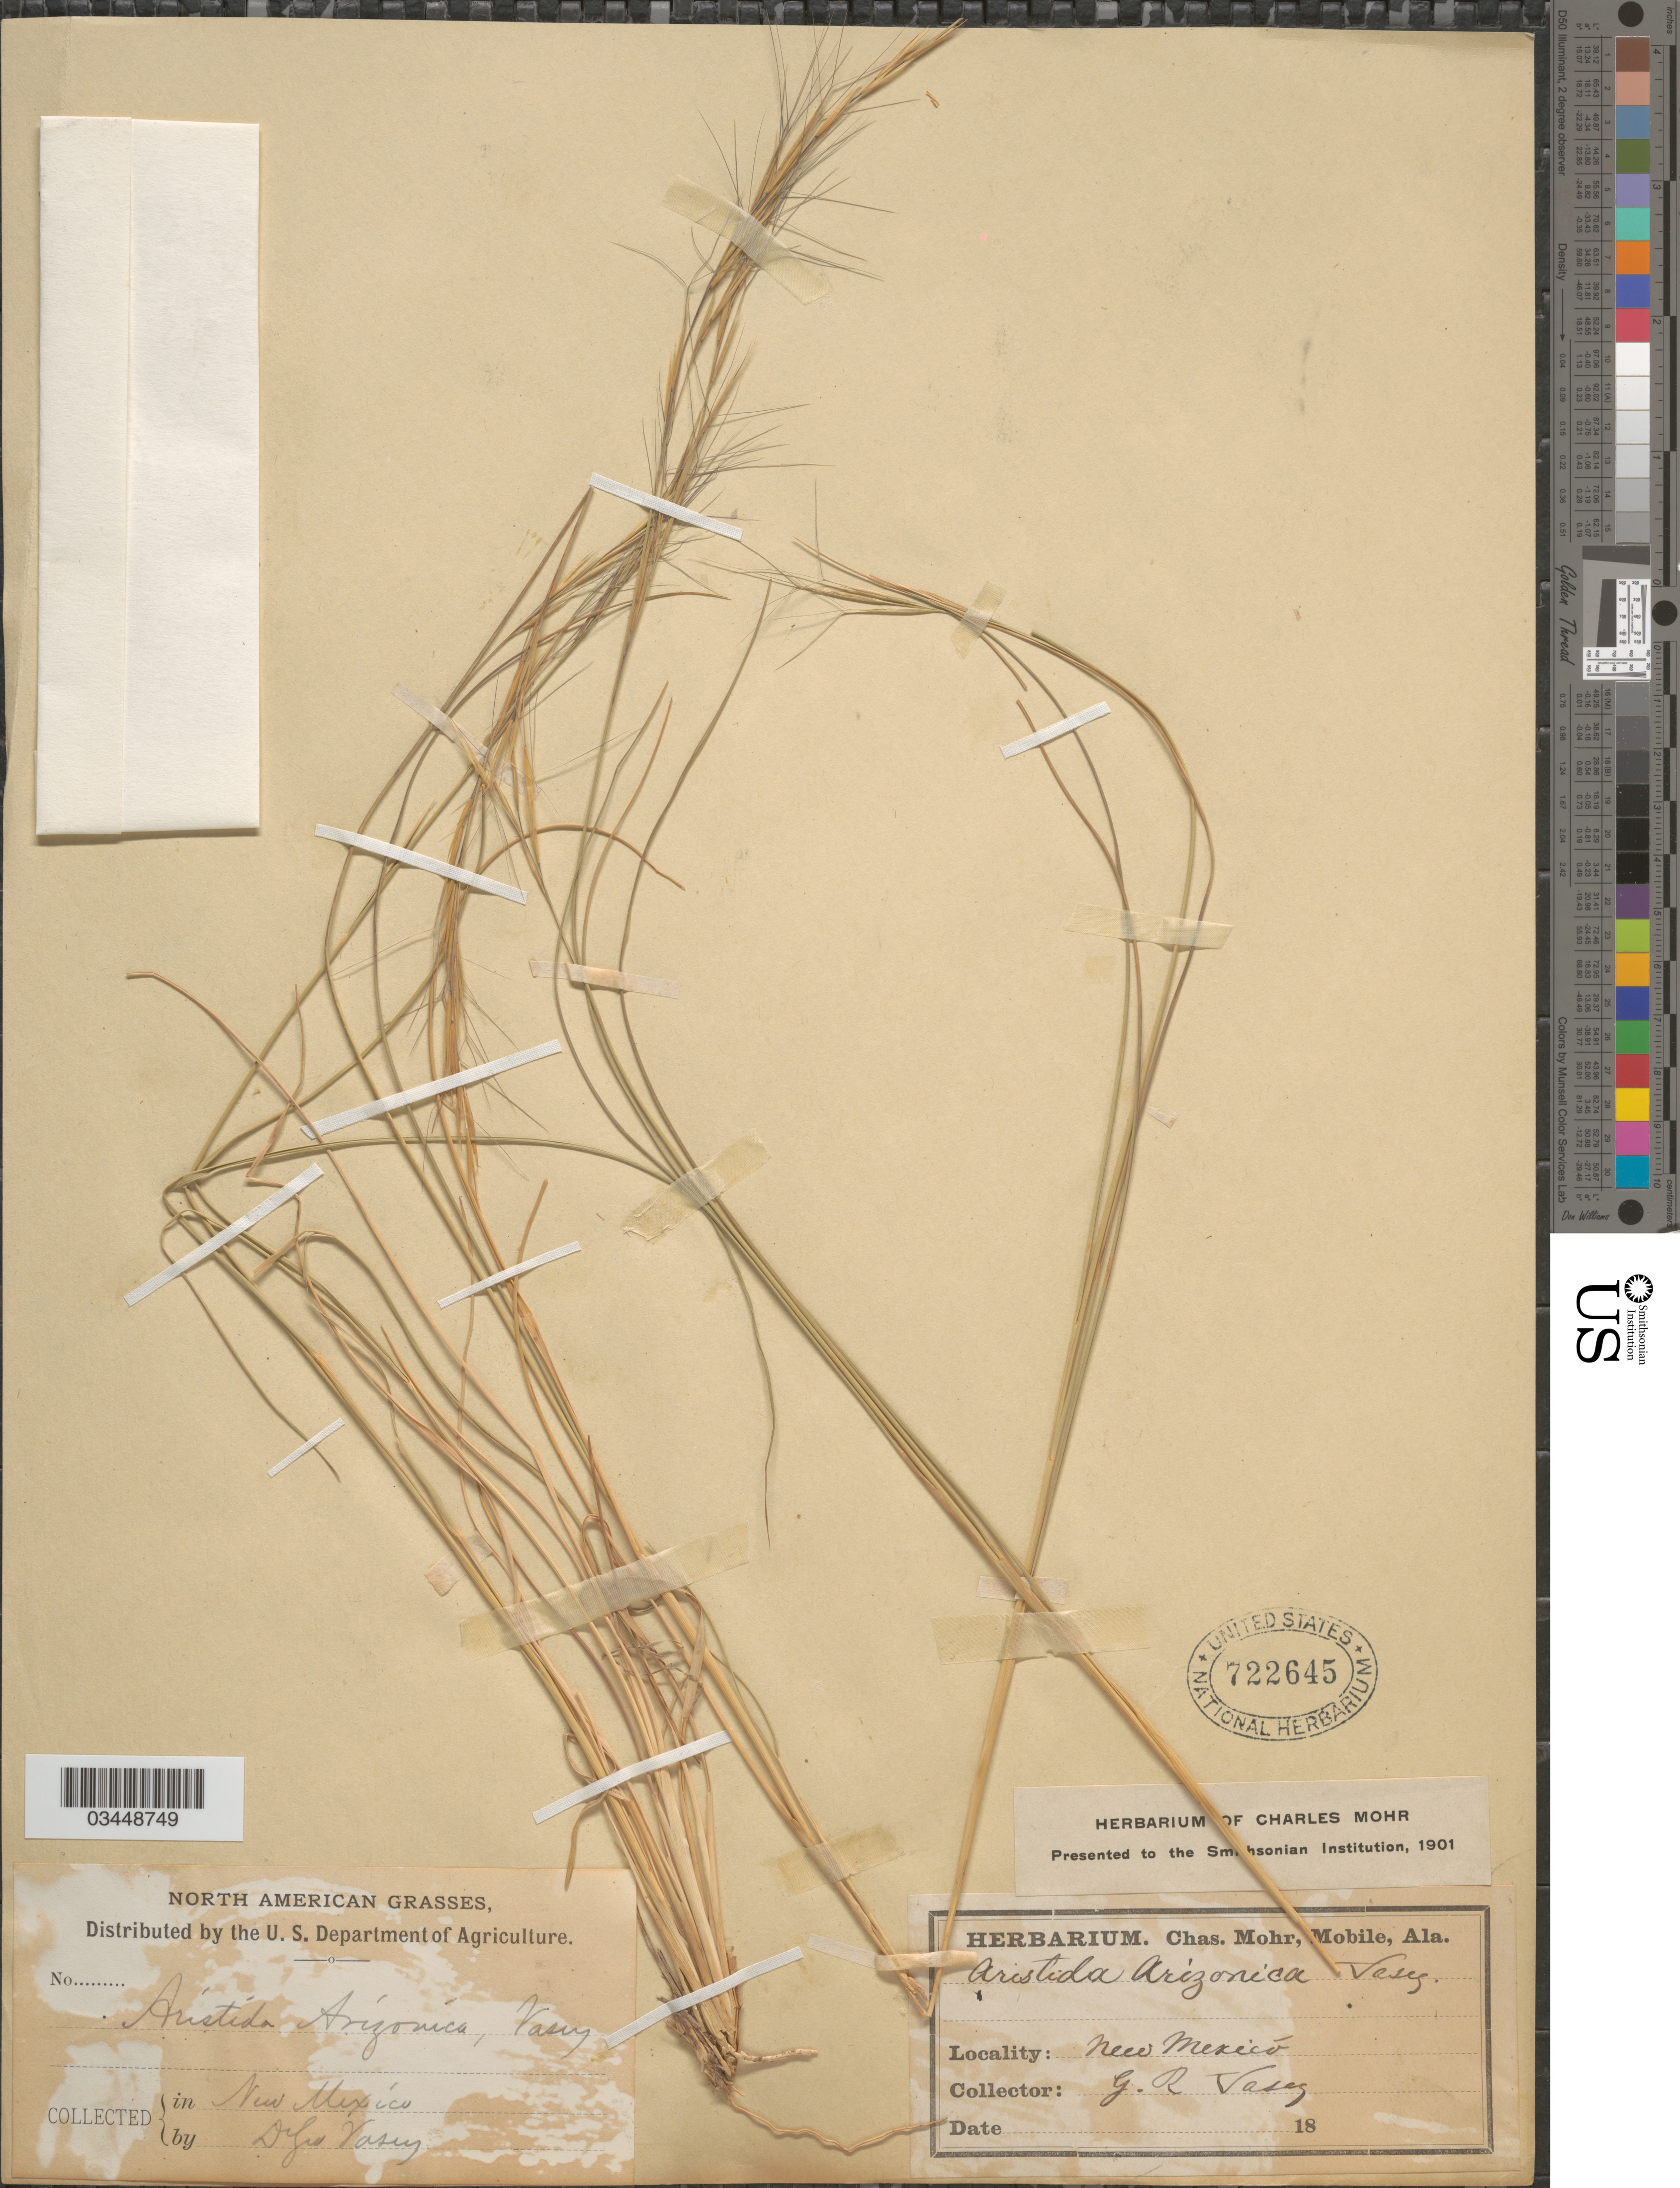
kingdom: Plantae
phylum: Tracheophyta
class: Liliopsida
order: Poales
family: Poaceae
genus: Aristida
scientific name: Aristida arizonica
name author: Vasey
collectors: G. R. Vasey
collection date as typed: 18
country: United States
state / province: New Mexico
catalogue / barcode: US 722645